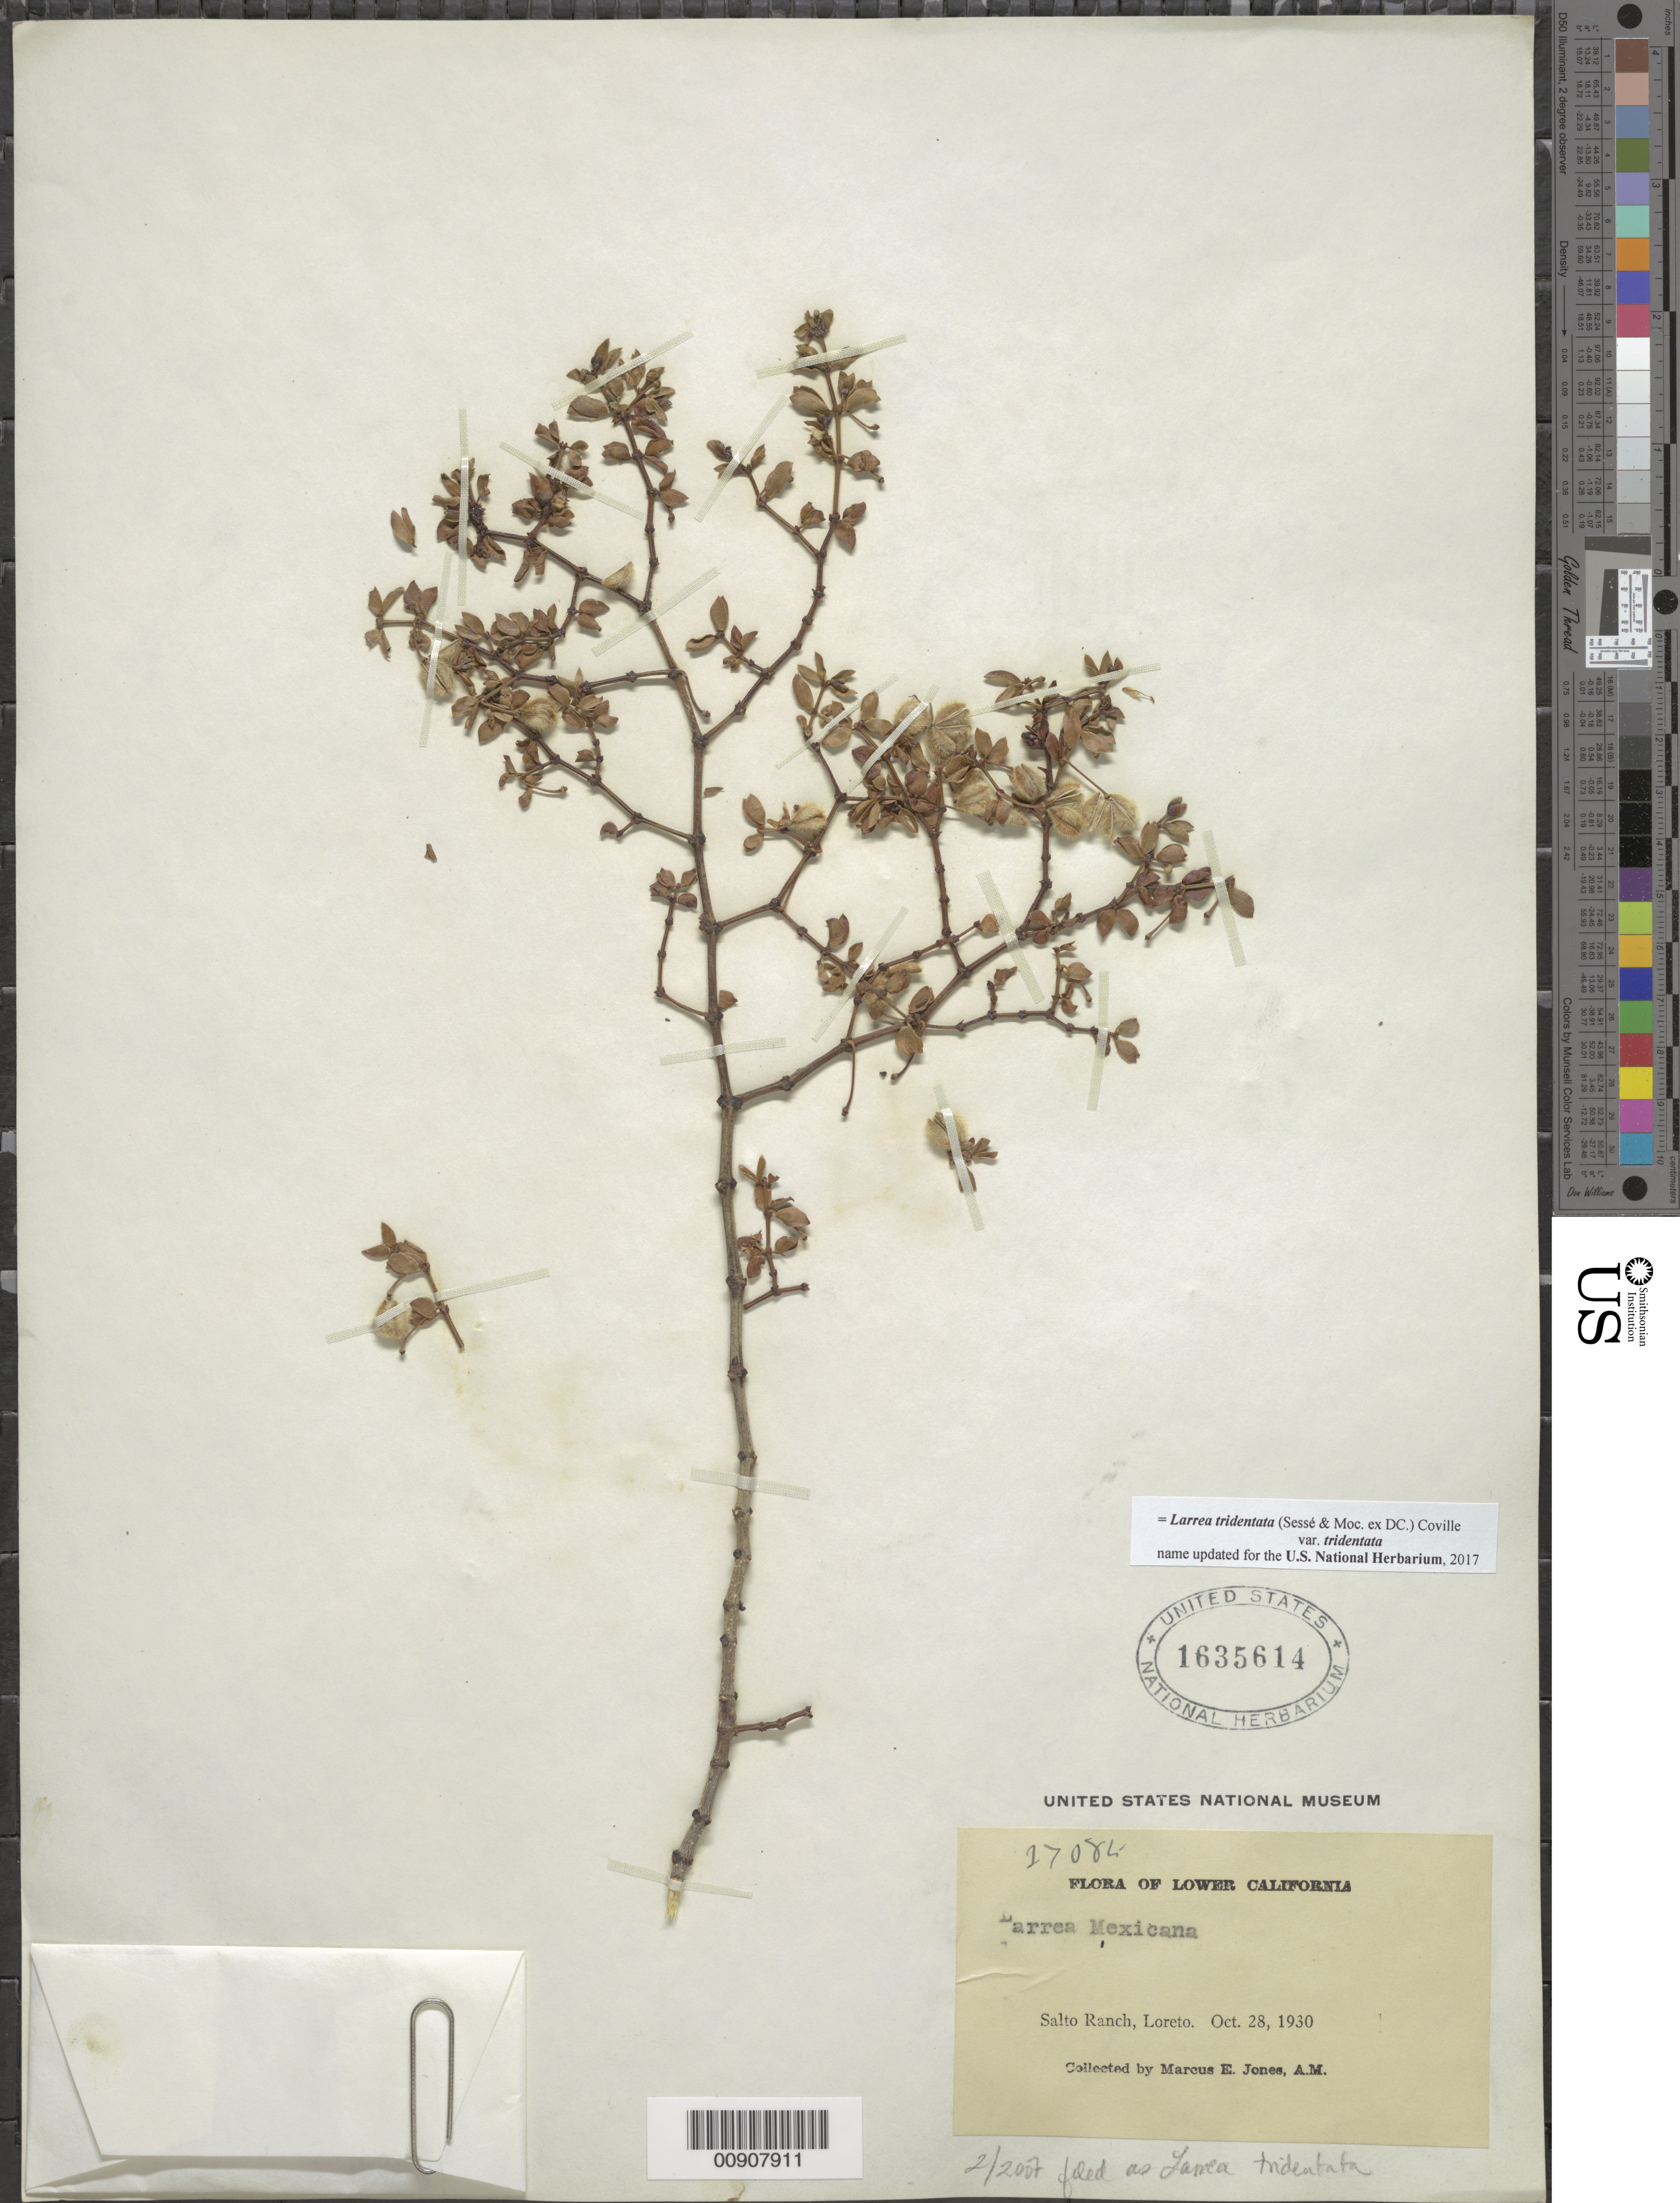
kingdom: Plantae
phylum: Tracheophyta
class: Magnoliopsida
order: Zygophyllales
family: Zygophyllaceae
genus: Larrea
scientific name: Larrea tridentata var. tridentata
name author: (Sessé & Moc. ex DC.) Coville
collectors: M. E. Jones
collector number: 27085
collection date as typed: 28 Oct 1930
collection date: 1930-10-28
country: Mexico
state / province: Baja California Sur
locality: Salto Ranch, Loreto, Lower California.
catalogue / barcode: US 1635614